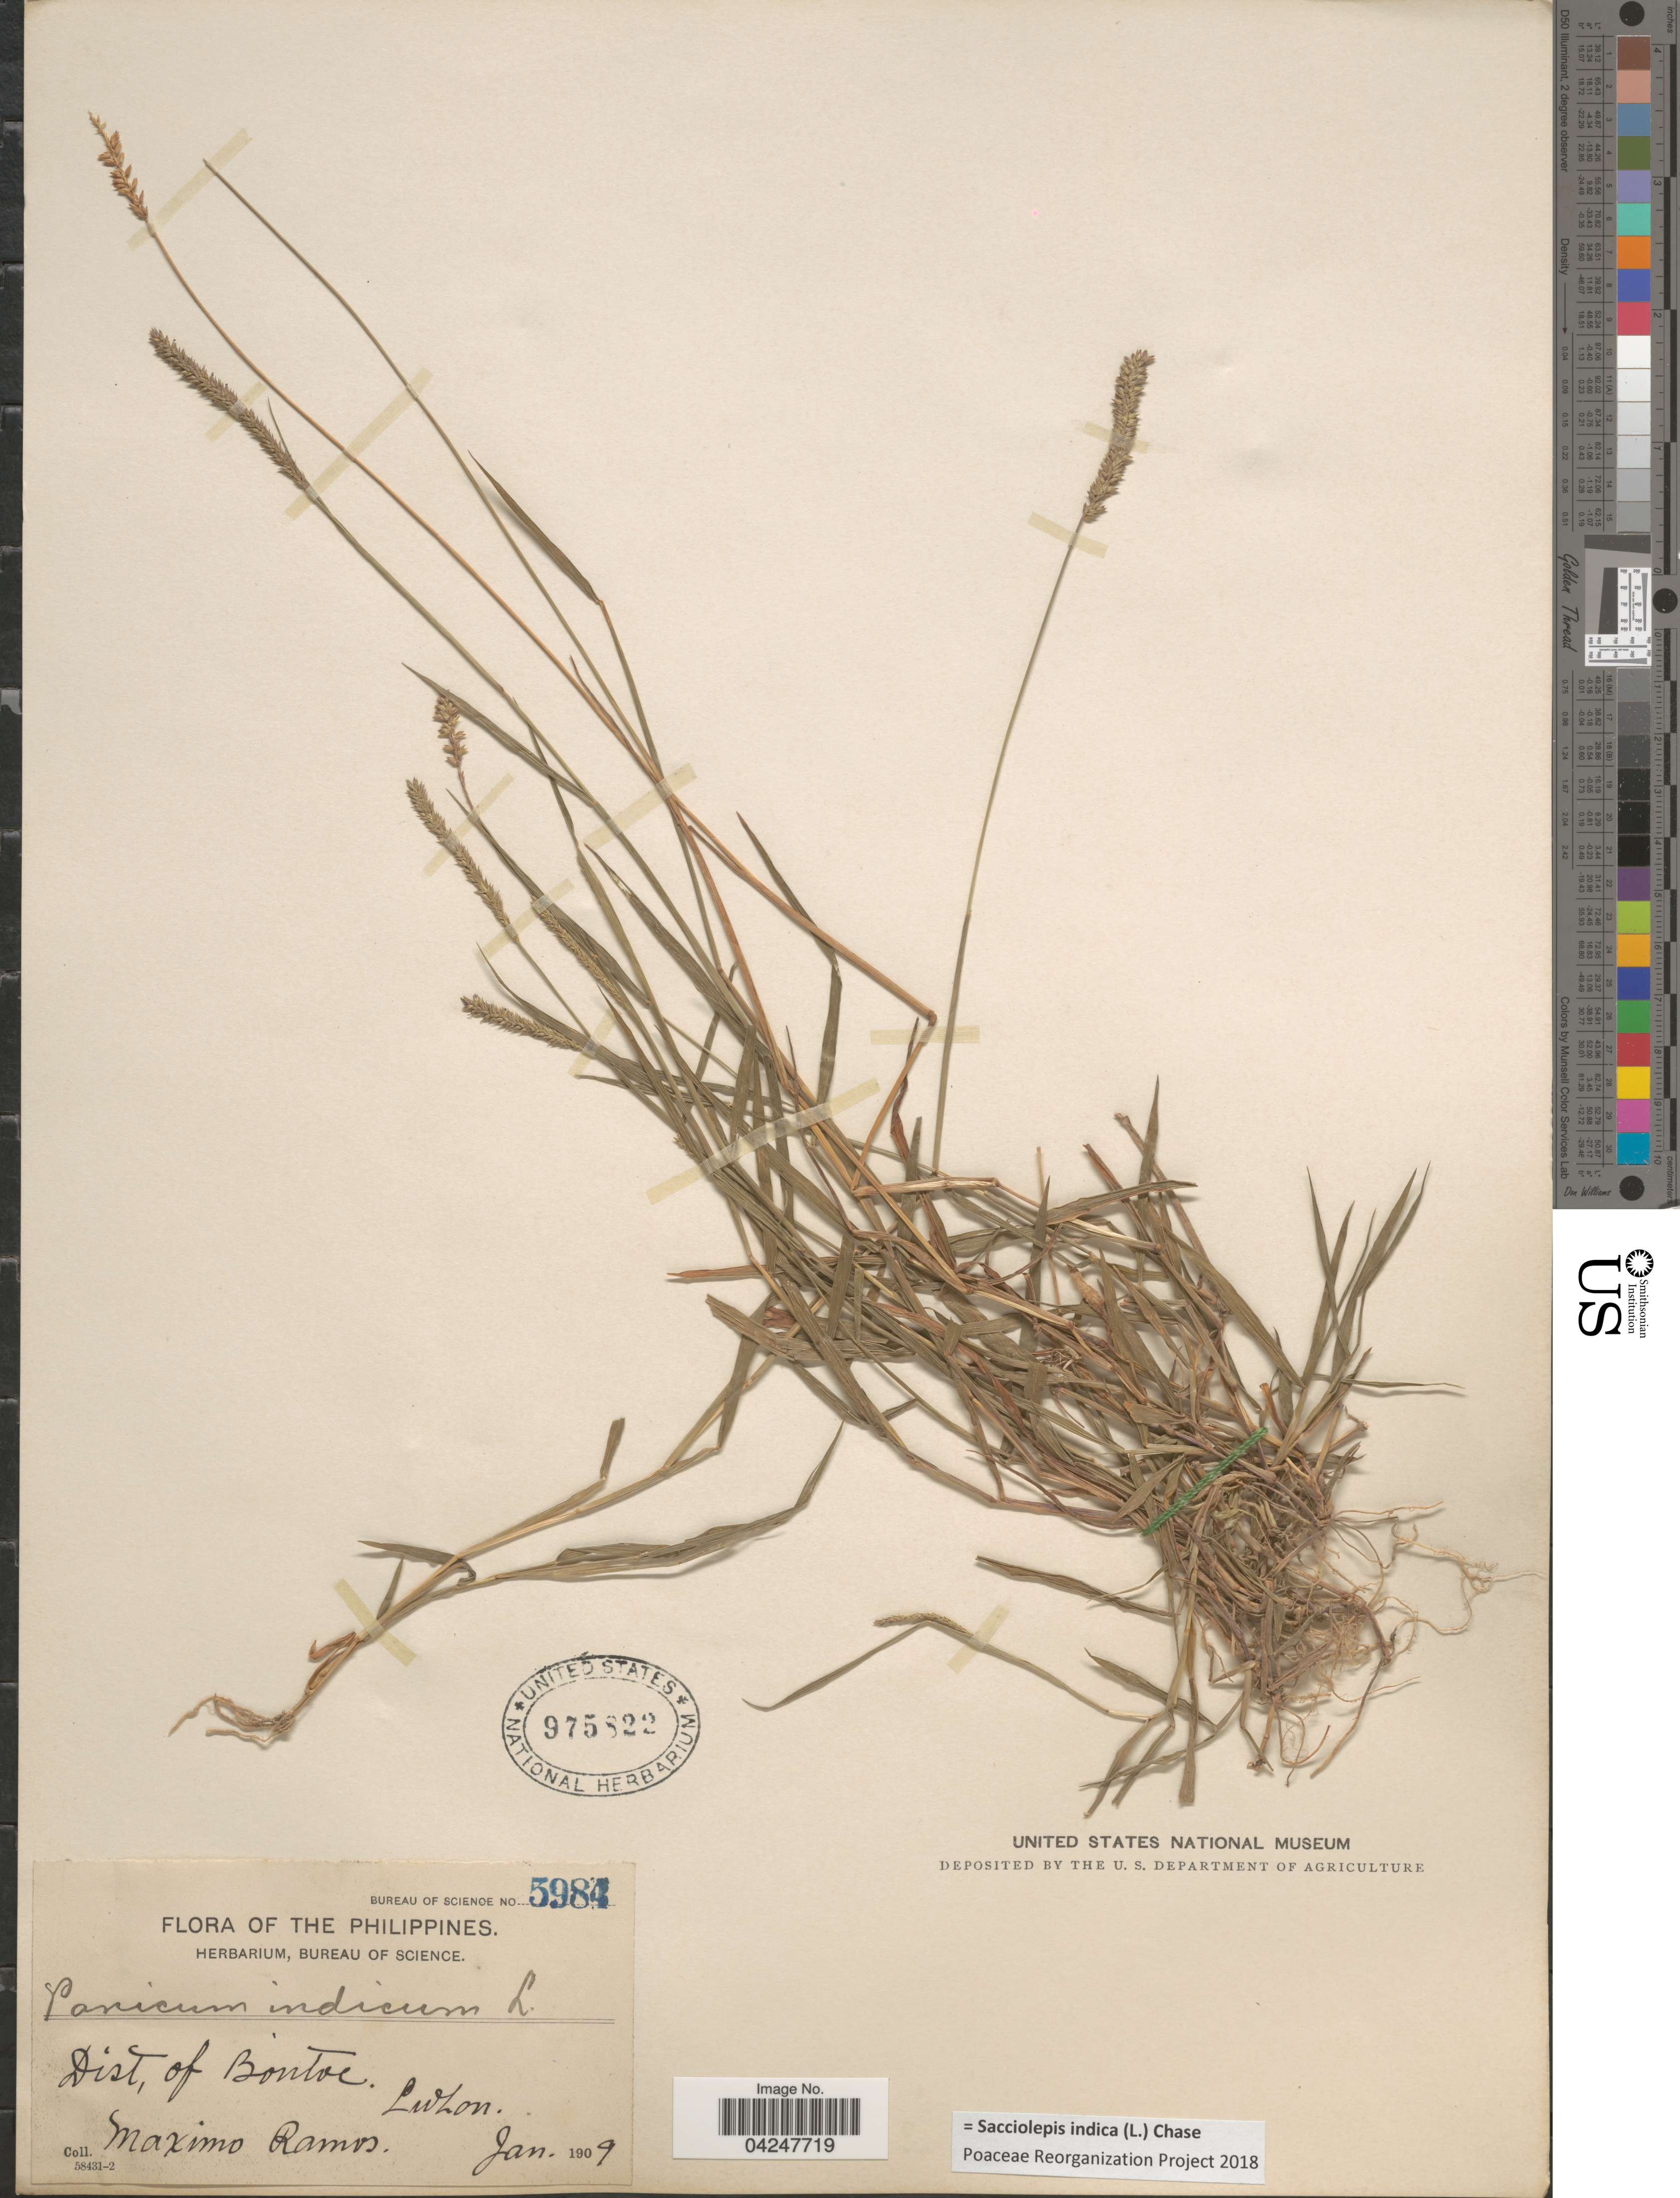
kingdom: Plantae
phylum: Tracheophyta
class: Liliopsida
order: Poales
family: Poaceae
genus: Sacciolepis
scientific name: Sacciolepis indica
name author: (L.) Chase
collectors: M. Ramos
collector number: Bureau of Science 5984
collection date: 1909-01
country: Philippines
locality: Dist. of Bontoc. Luzon.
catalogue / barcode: US 975822